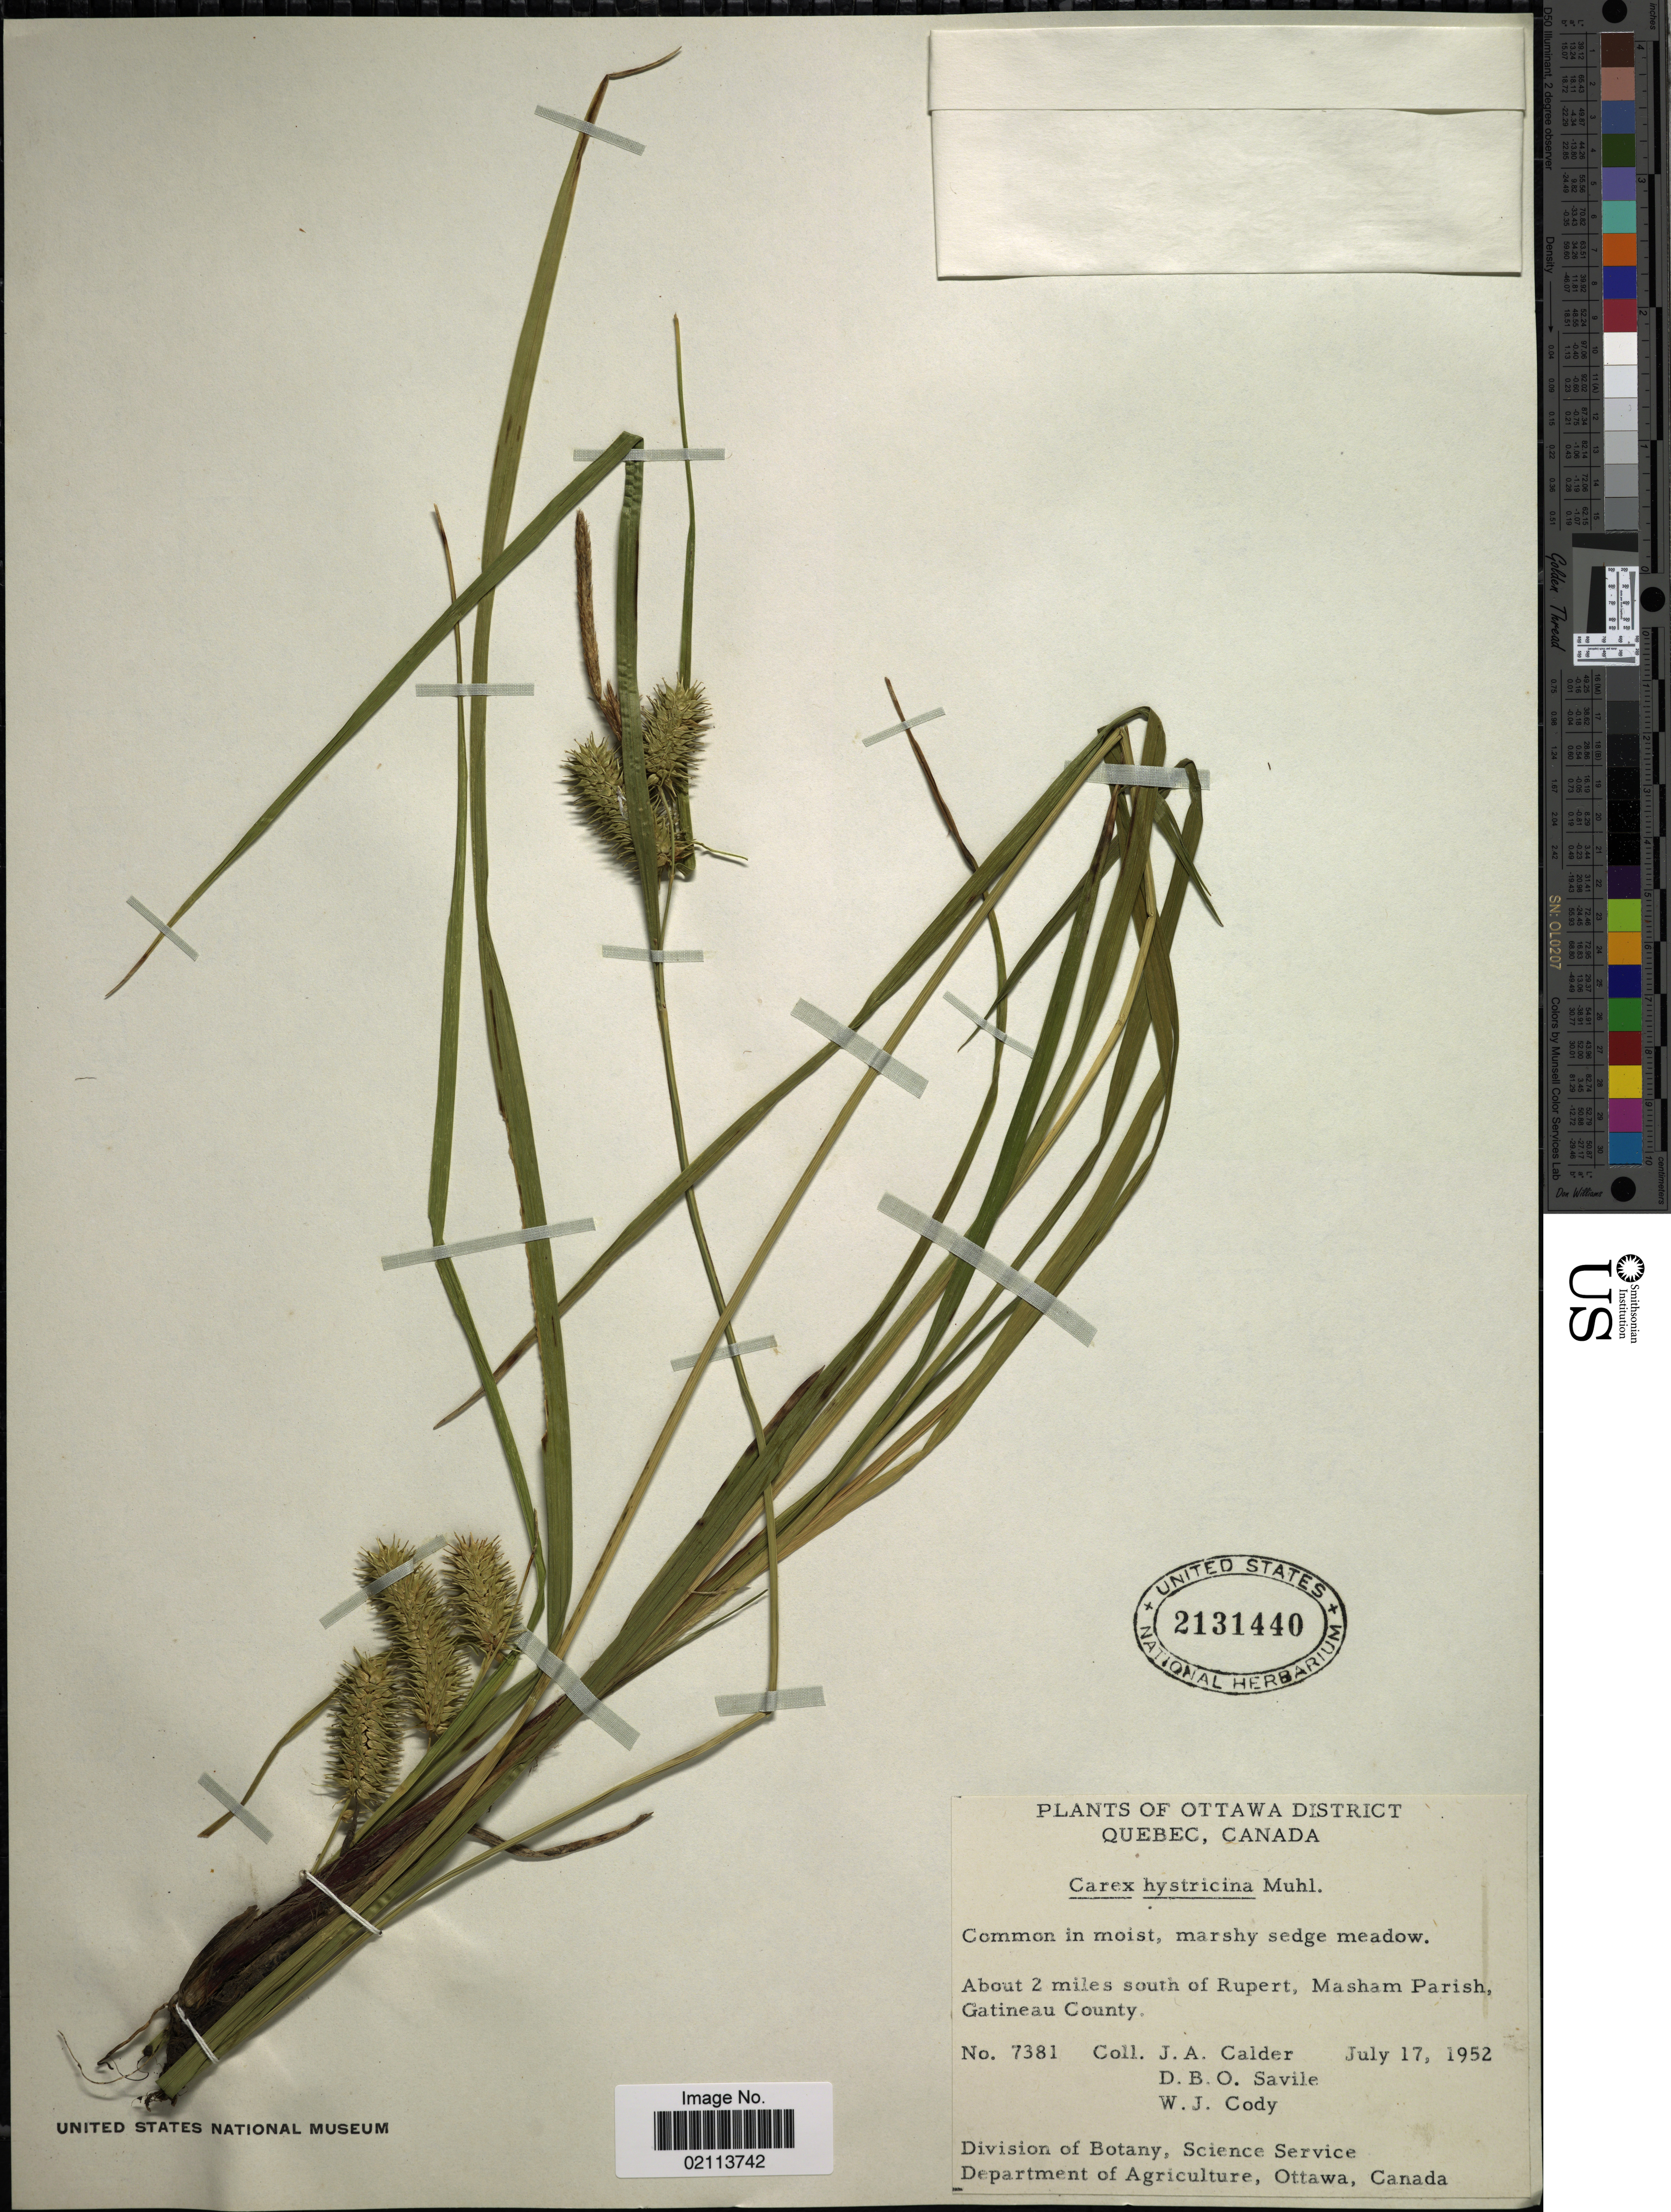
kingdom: Plantae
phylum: Tracheophyta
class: Liliopsida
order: Poales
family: Cyperaceae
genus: Carex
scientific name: Carex hystericina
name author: Muhl. ex Willd.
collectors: J. A. Calder, D. Savile & W. Cody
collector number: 7381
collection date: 1952-07-17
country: Canada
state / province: Quebec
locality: Ottawa District, Quebec, Canada, About 2 miles south of Rupert, Masham Parish, Gatineau County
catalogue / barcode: US 2131440